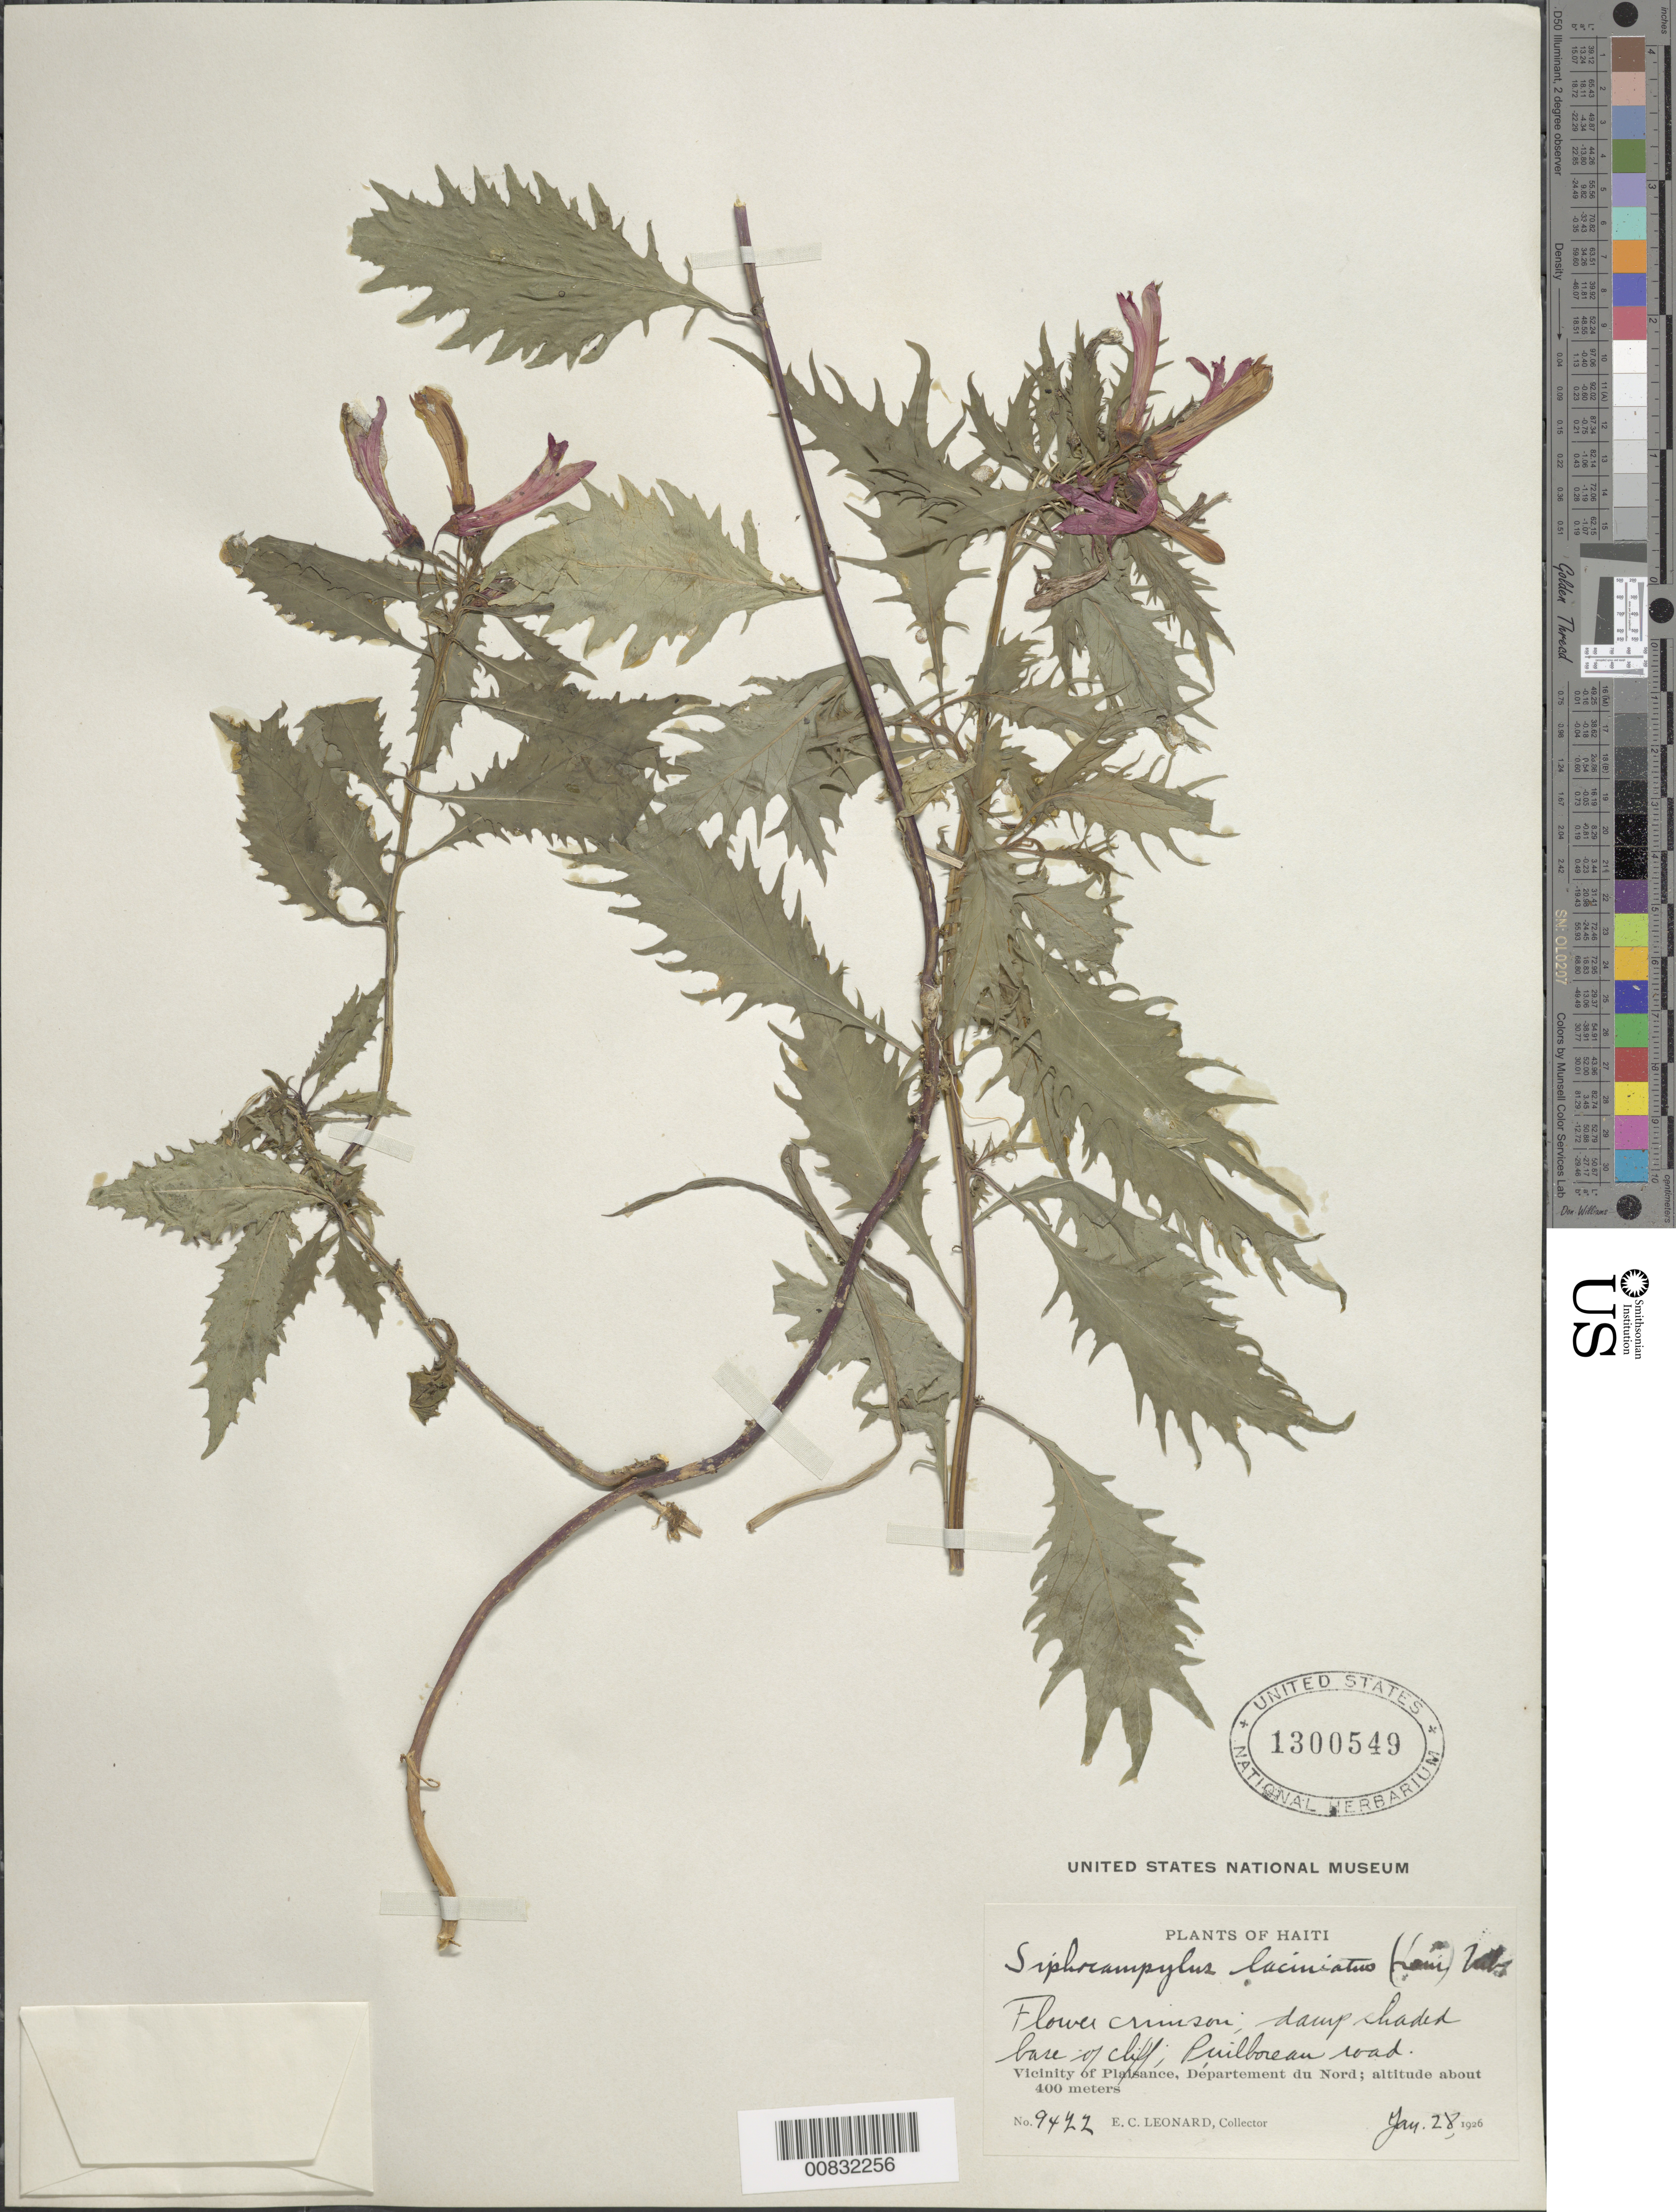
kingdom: Plantae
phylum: Tracheophyta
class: Magnoliopsida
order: Asterales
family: Campanulaceae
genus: Siphocampylus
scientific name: Siphocampylus laciniatus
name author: Urb.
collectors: E. C. Leonard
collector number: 9422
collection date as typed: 28 Jan 1926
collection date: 1926-01-28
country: Haiti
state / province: Nord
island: Hispaniola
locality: Vicinity of Plaisance, Puilboreau Road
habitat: Damp shaded bare of cliff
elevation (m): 400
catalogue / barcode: US 1300549